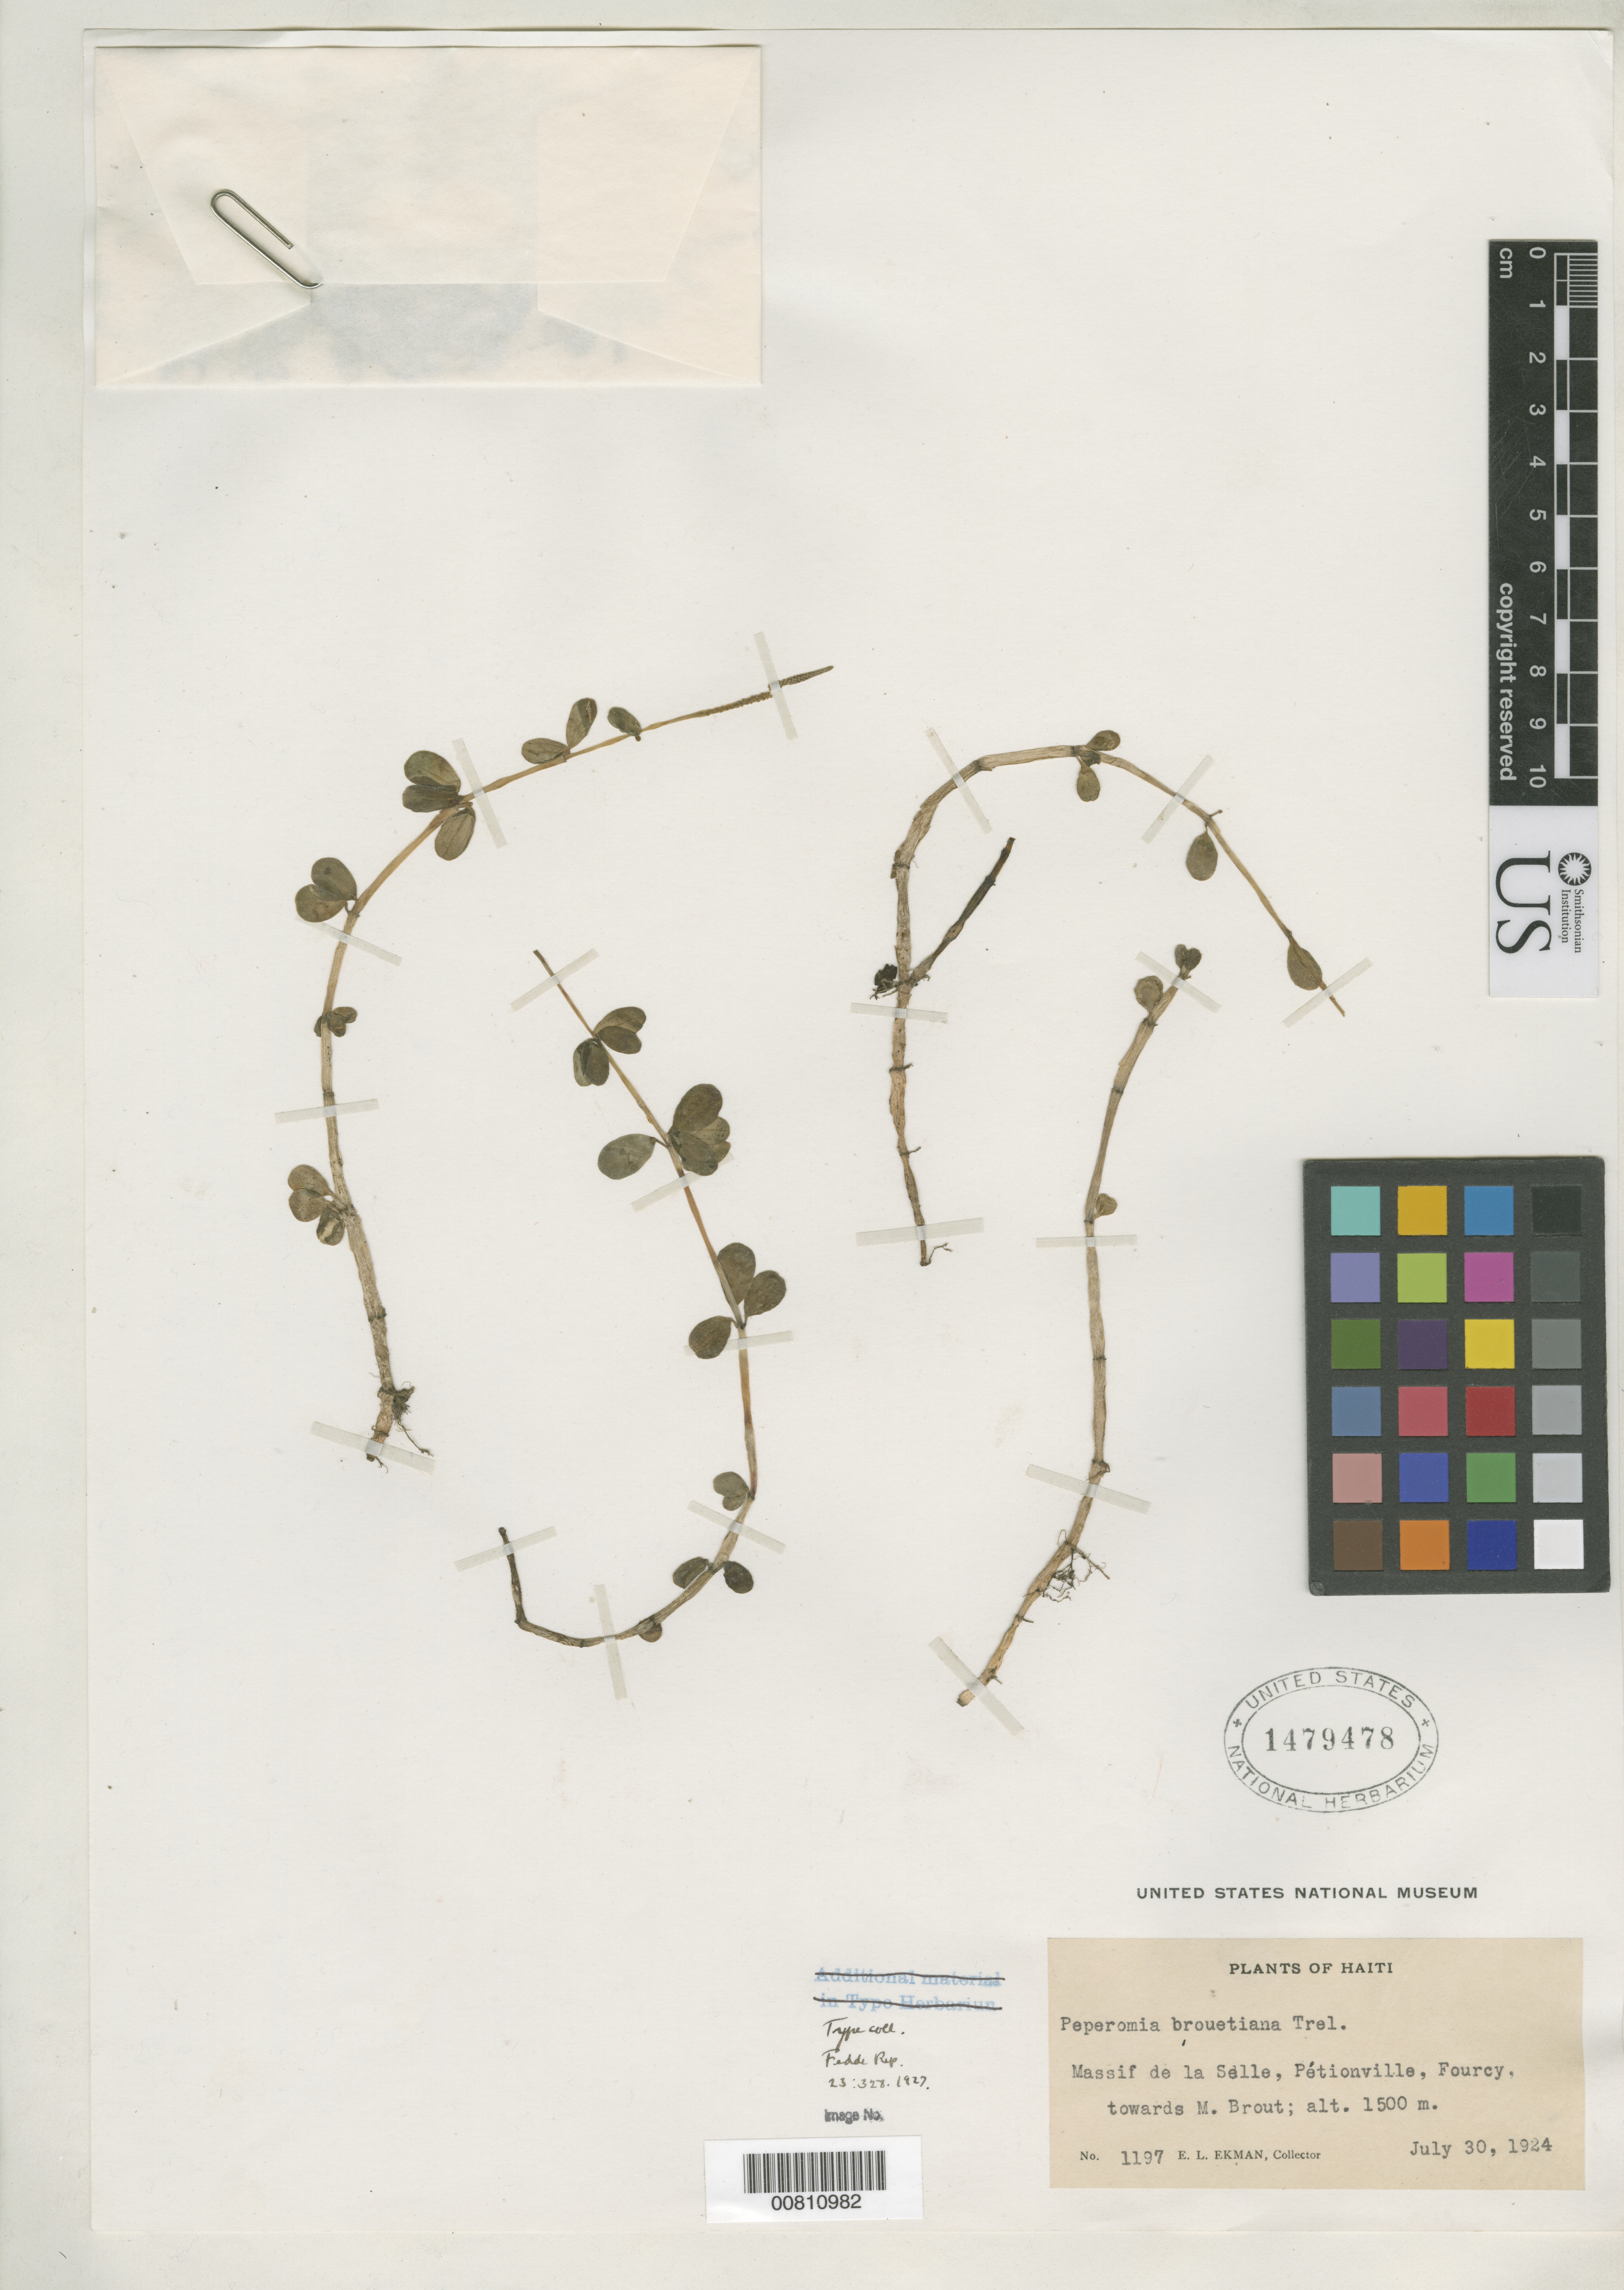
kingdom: Plantae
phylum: Tracheophyta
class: Magnoliopsida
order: Piperales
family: Piperaceae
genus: Peperomia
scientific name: Peperomia brouetiana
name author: Trel.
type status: Isotype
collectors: E. L. Ekman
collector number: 1197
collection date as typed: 30 Jul 1924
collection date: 1924-07-30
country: Haiti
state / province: Ouest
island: Hispaniola Island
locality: Massif de la Selle, Pétionville, Fourcy, towards M. Brouet.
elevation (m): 1500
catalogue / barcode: US 1479478